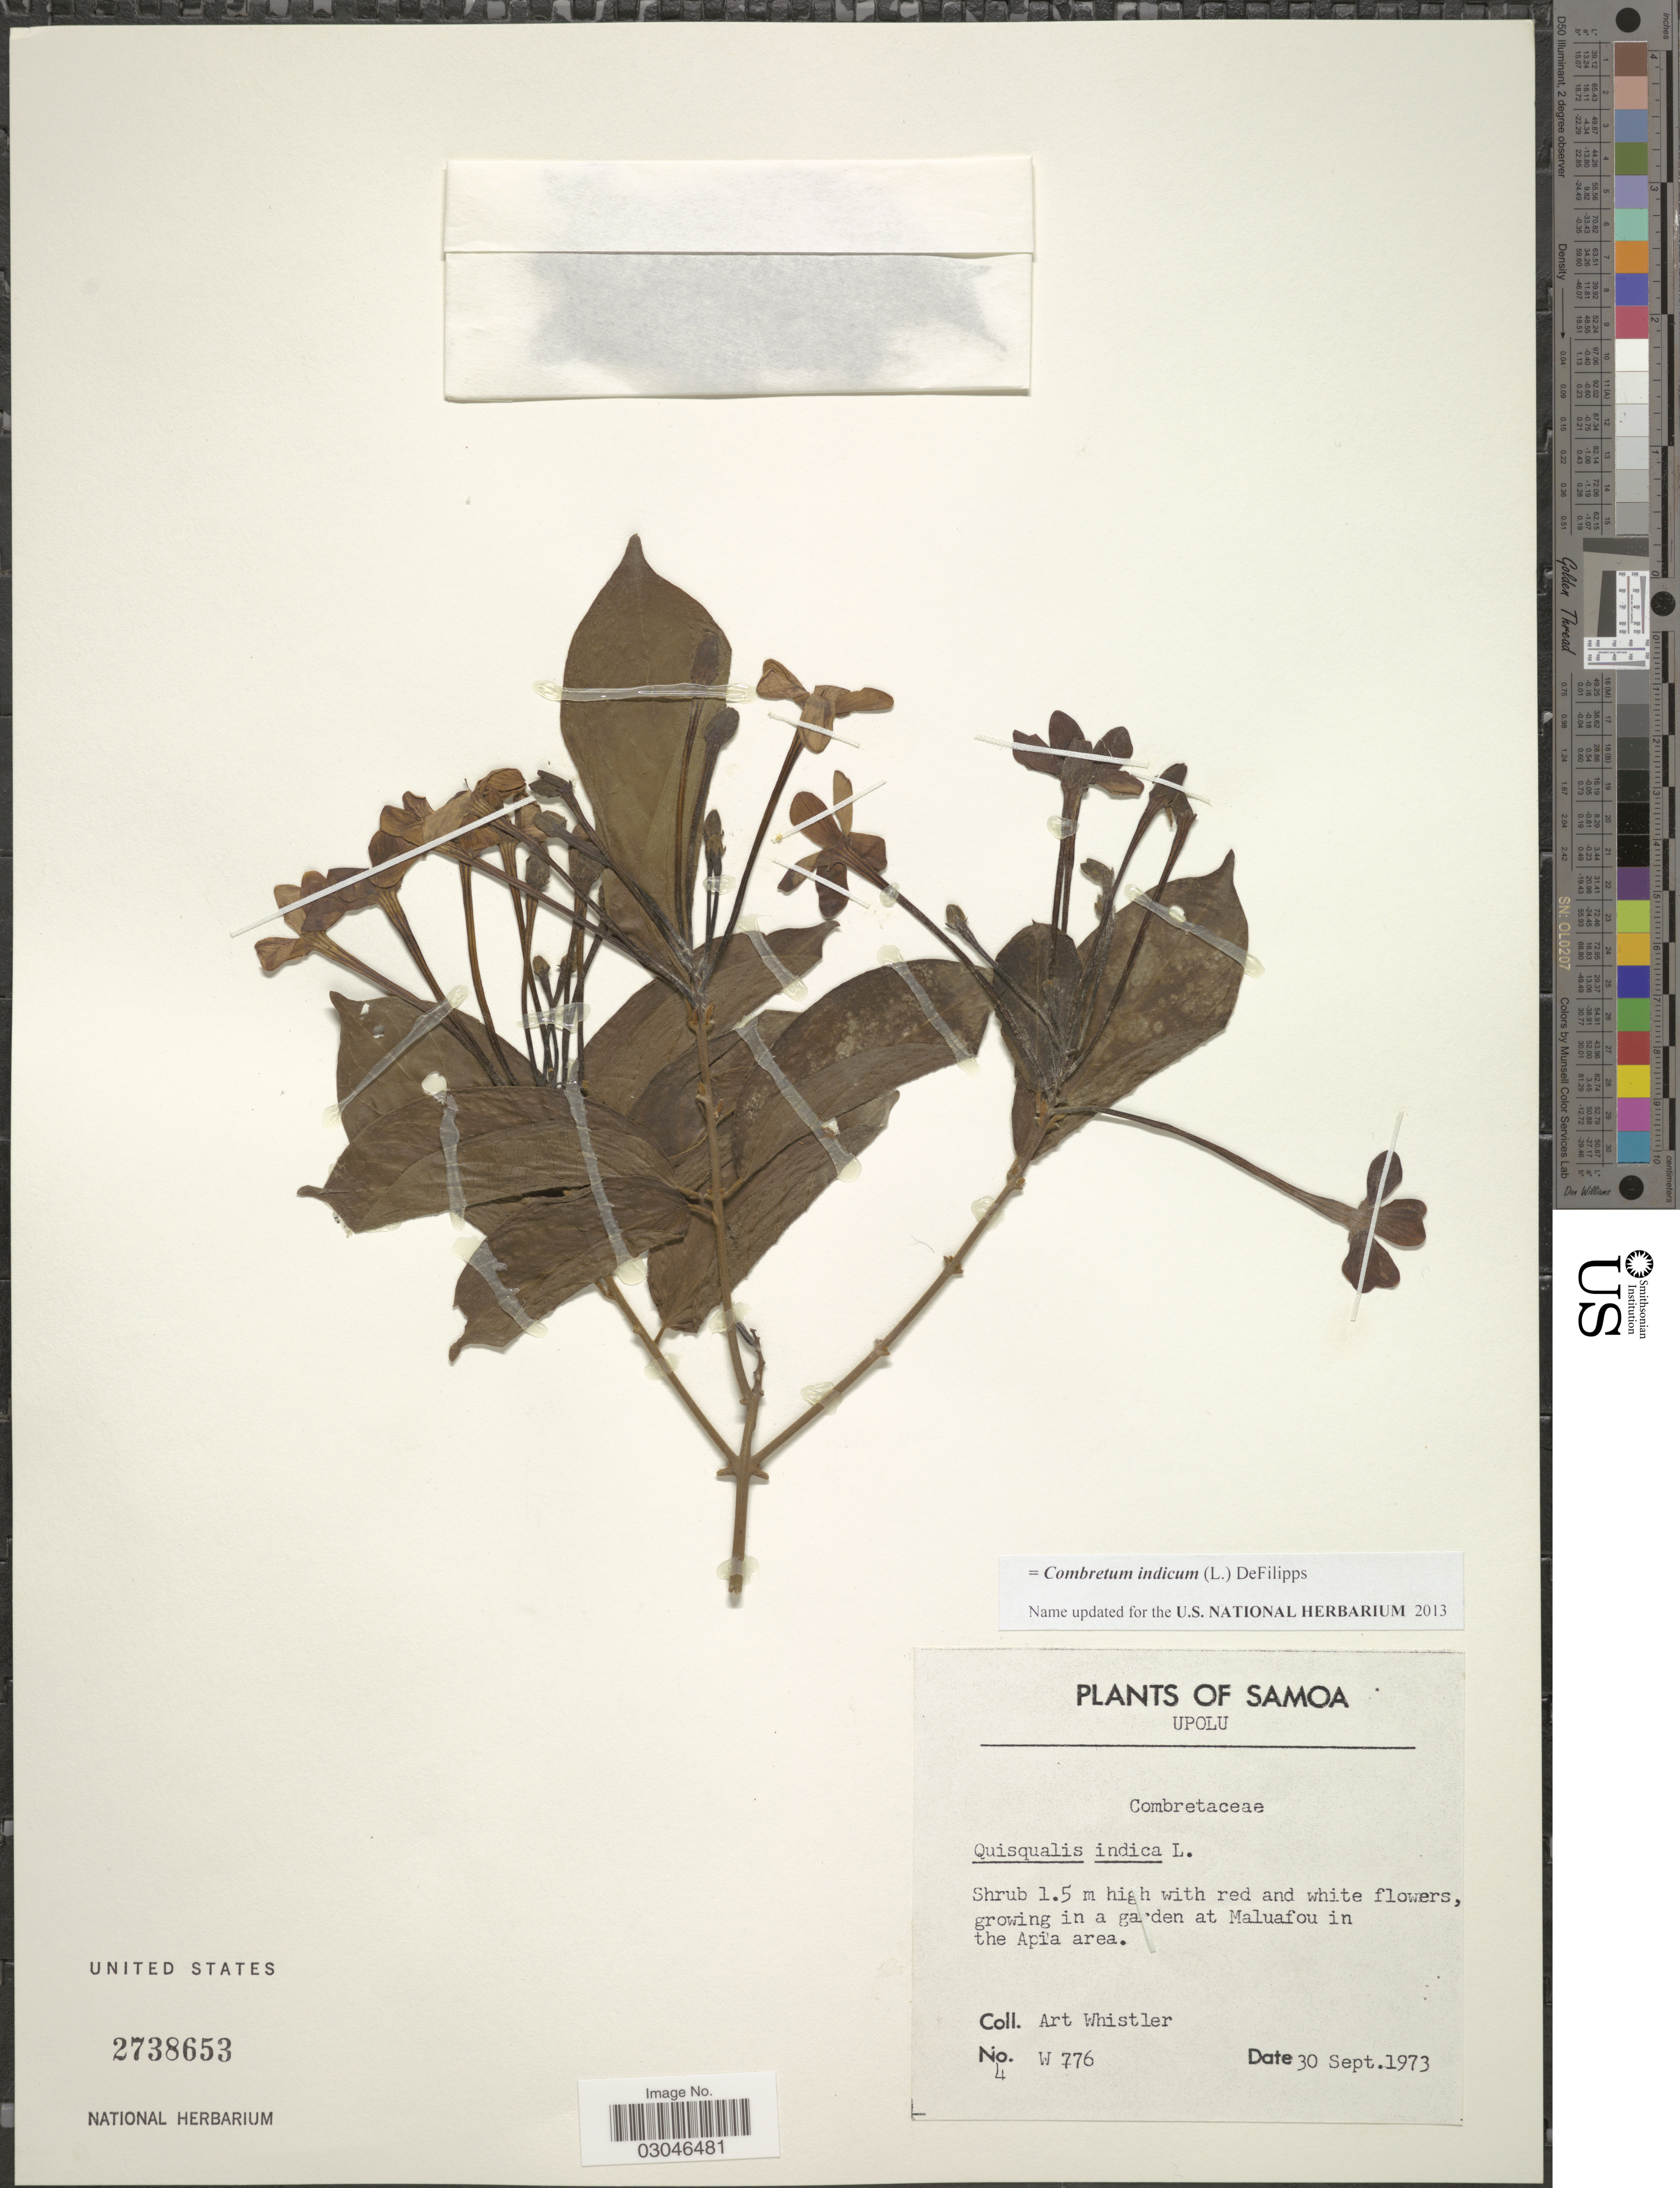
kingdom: Plantae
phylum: Tracheophyta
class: Magnoliopsida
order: Myrtales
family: Combretaceae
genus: Combretum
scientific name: Combretum indicum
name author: (L.) DeFilipps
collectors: A. Whistler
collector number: W776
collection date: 1973-09-30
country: Samoa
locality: Samoa. Upolu. In a garden at Maluafou in the Apia area.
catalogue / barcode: US 2738653